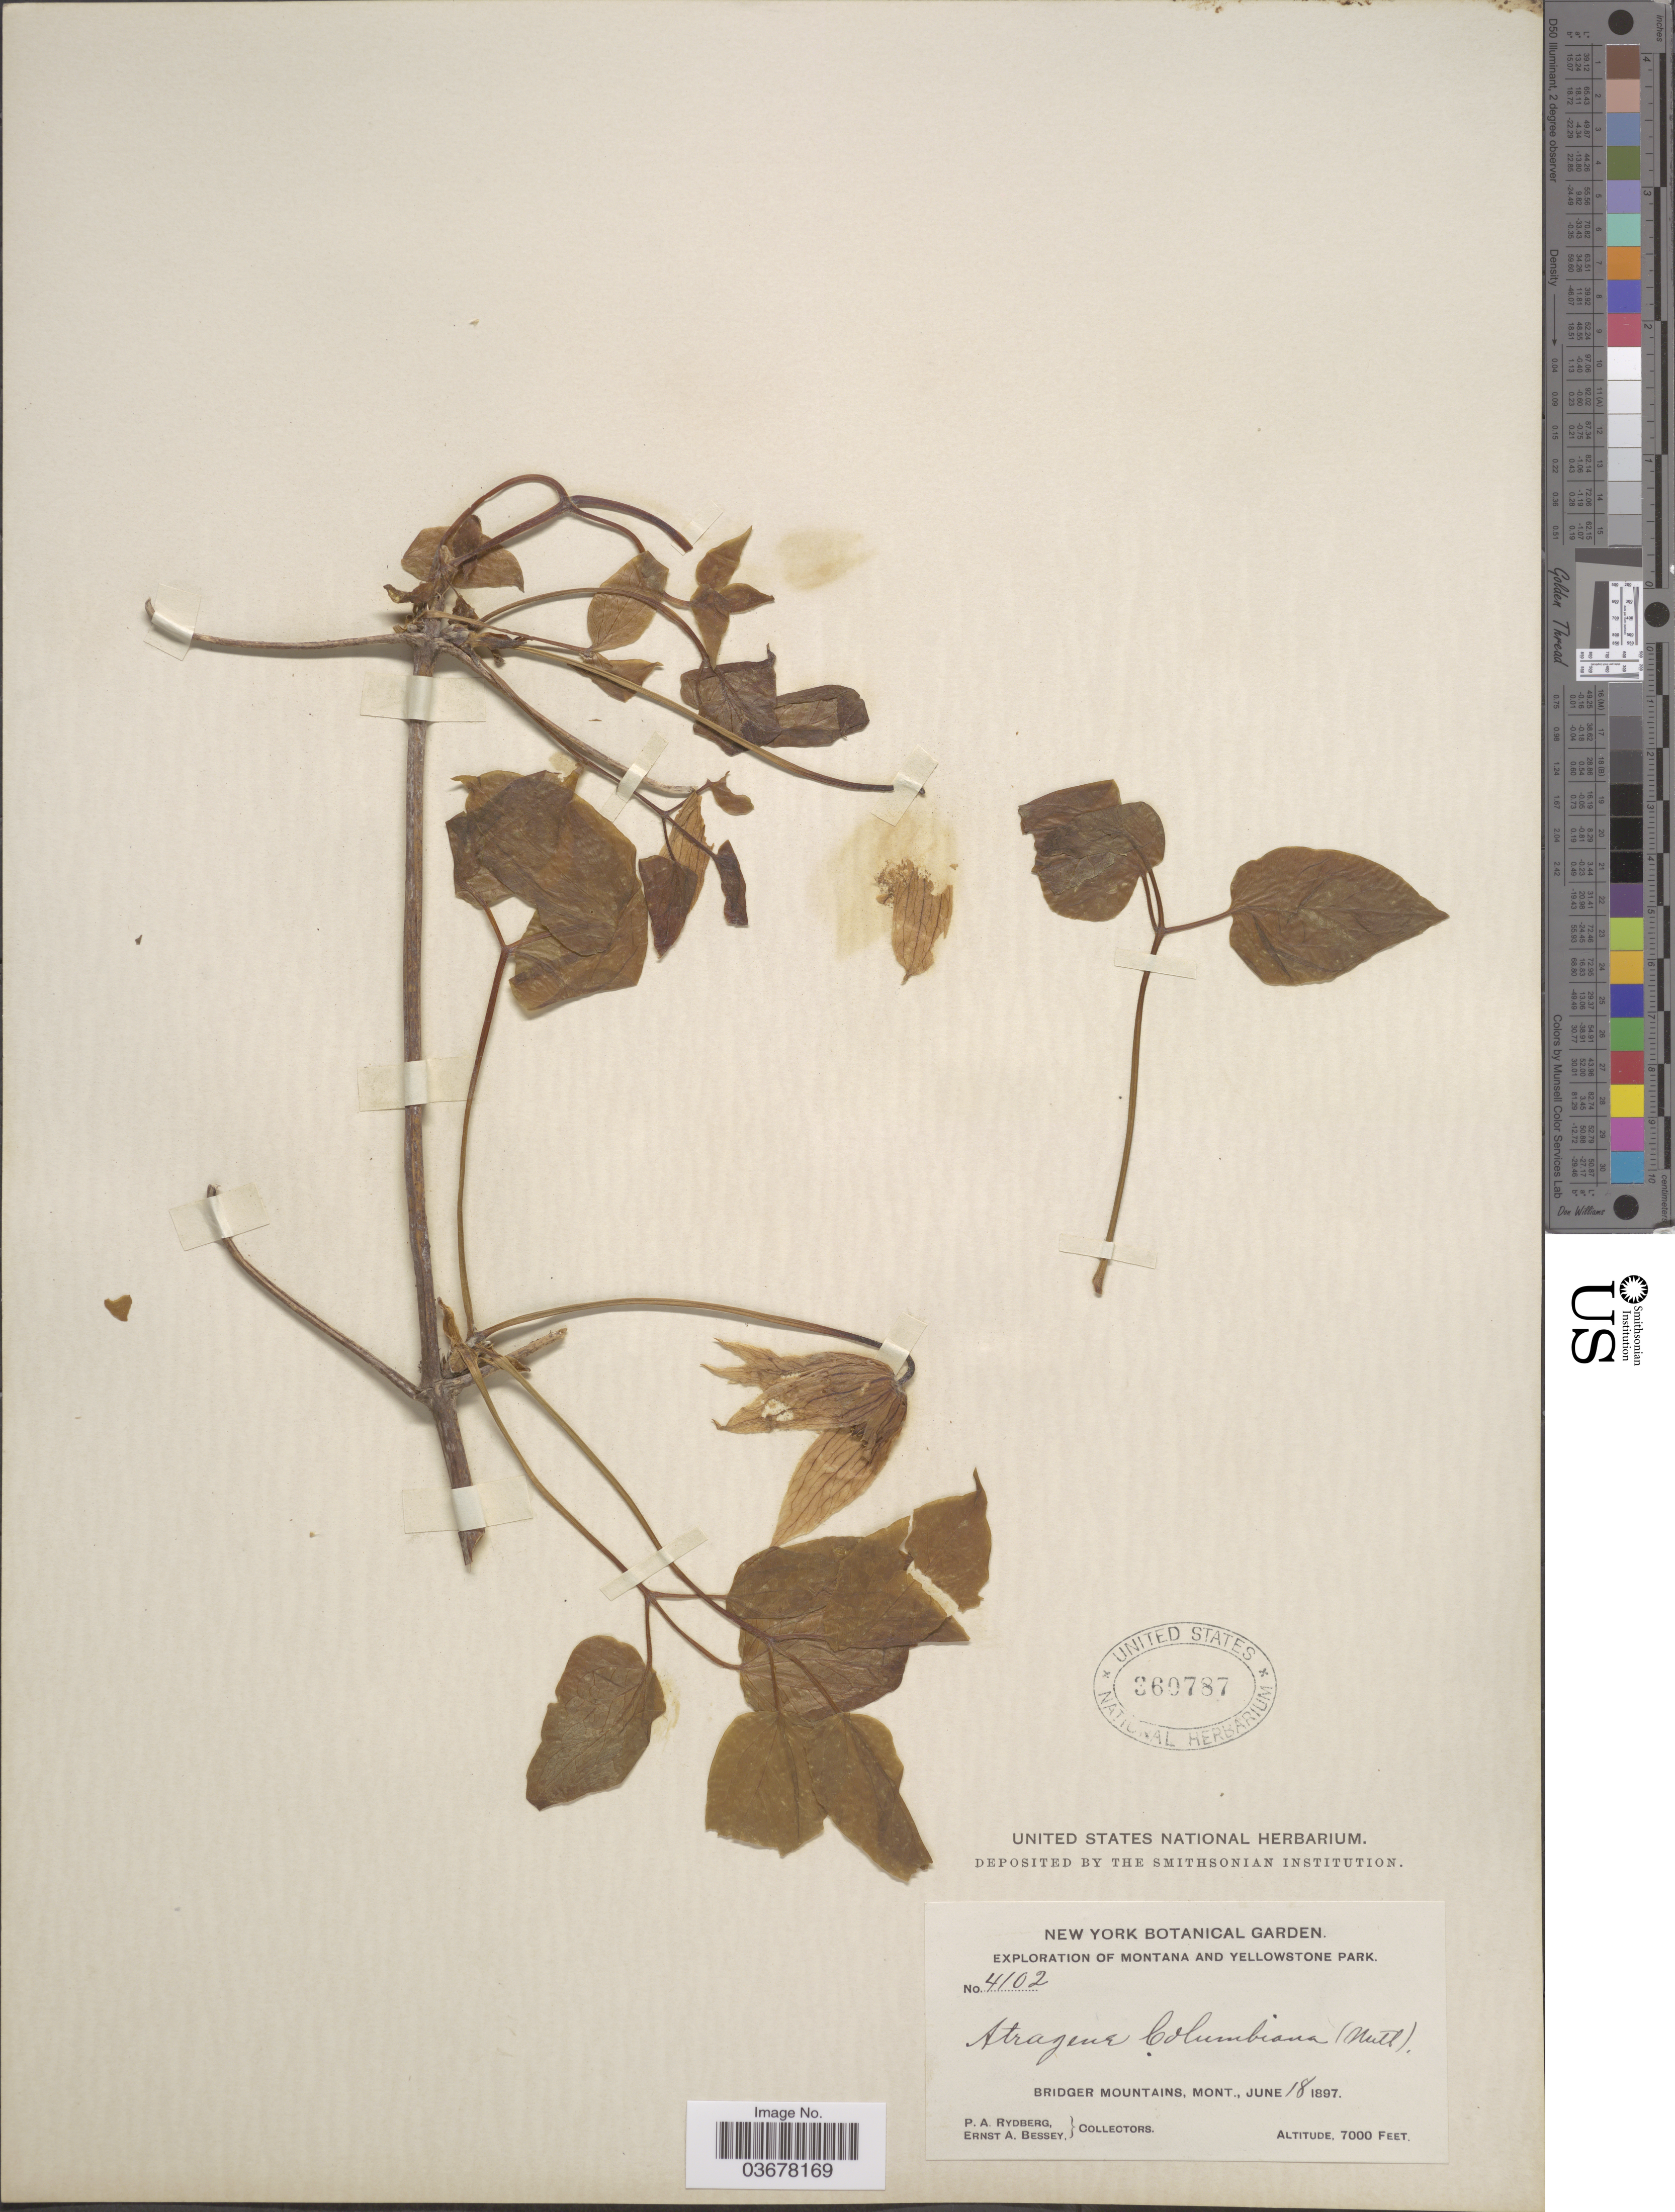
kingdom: Plantae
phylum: Tracheophyta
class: Magnoliopsida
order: Ranunculales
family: Ranunculaceae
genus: Clematis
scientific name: Clematis occidentalis var. grosseserrata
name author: (Rydb.) J.S. Pringle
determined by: Strong, M. T., (US), Smithsonian Institution - National Museum of Natural History (UNITED STATES)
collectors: P. A. Rydberg & E. A. Bessey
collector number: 4102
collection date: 1897-06-18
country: United States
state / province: Montana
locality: Bridger Mountains.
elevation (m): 2134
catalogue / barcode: US 360787